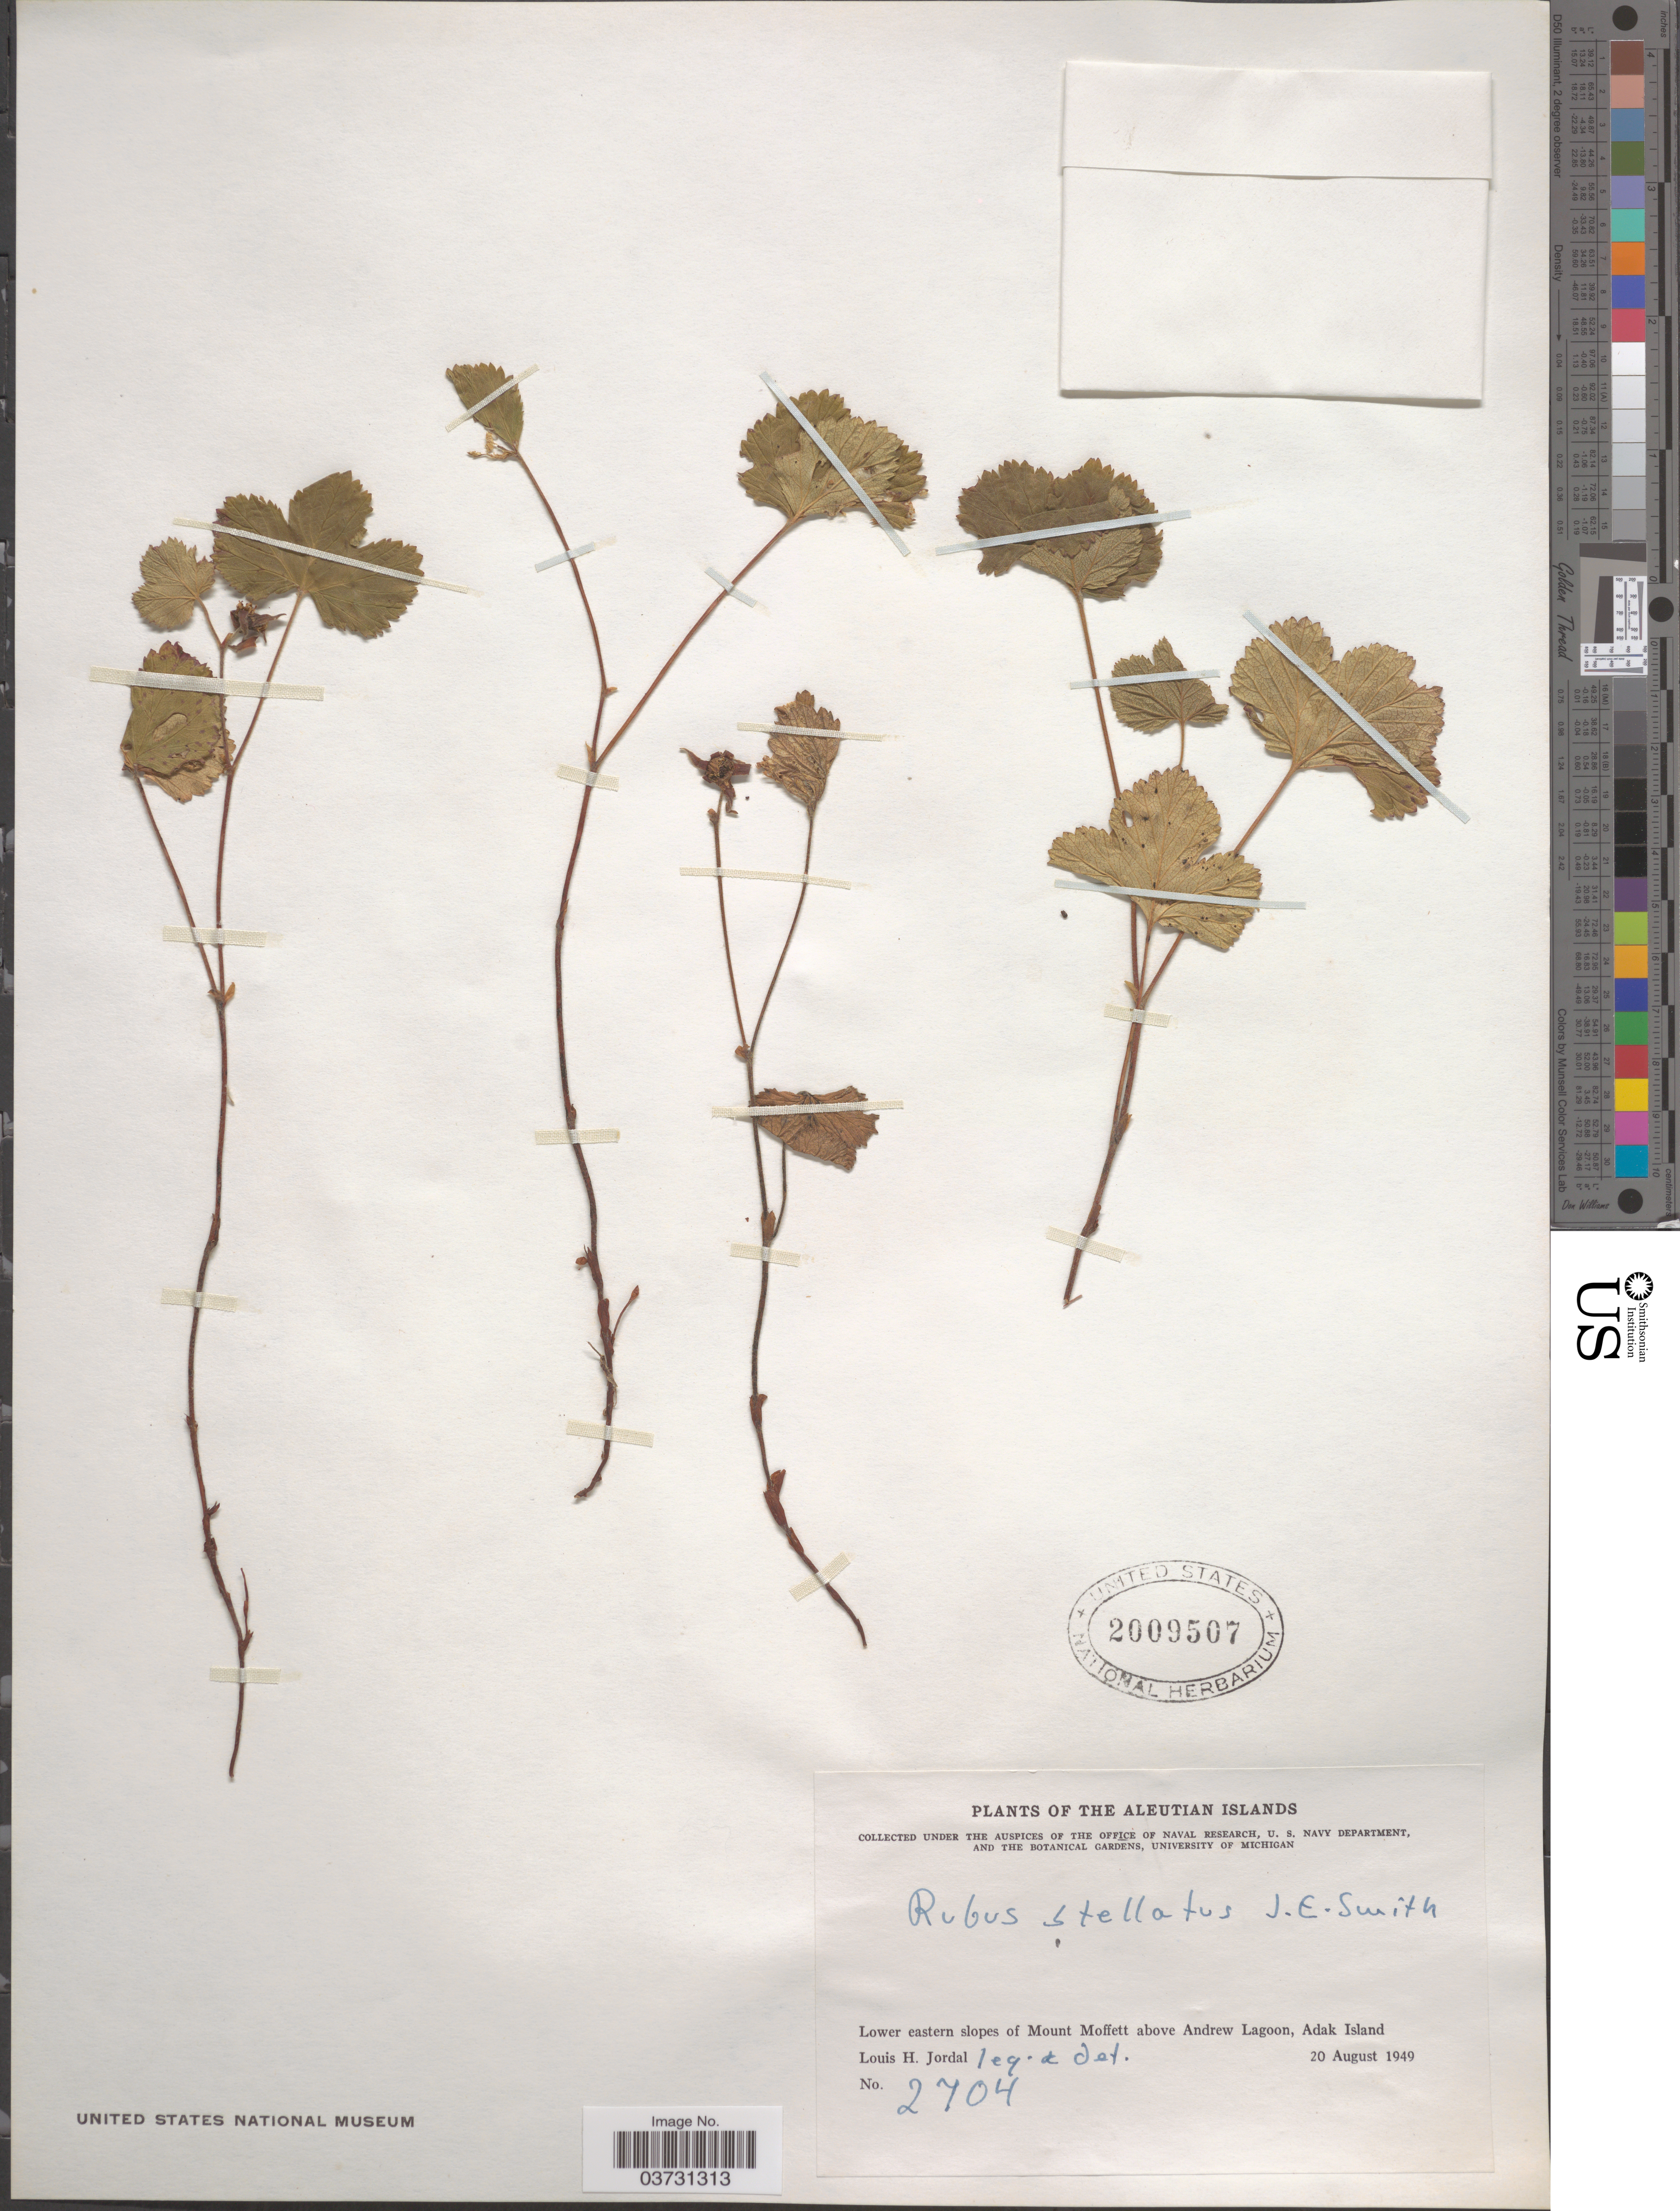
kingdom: Plantae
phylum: Tracheophyta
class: Magnoliopsida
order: Rosales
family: Rosaceae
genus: Rubus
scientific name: Rubus stellatus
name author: Sm.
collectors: L. Jordal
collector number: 2704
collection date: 1949-08-20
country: United States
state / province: Alaska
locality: The Aleutian Islands. Lower eastern slopes of Mount Moffett above Andrew Lagoon, Adak Island.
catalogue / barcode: US 2009507